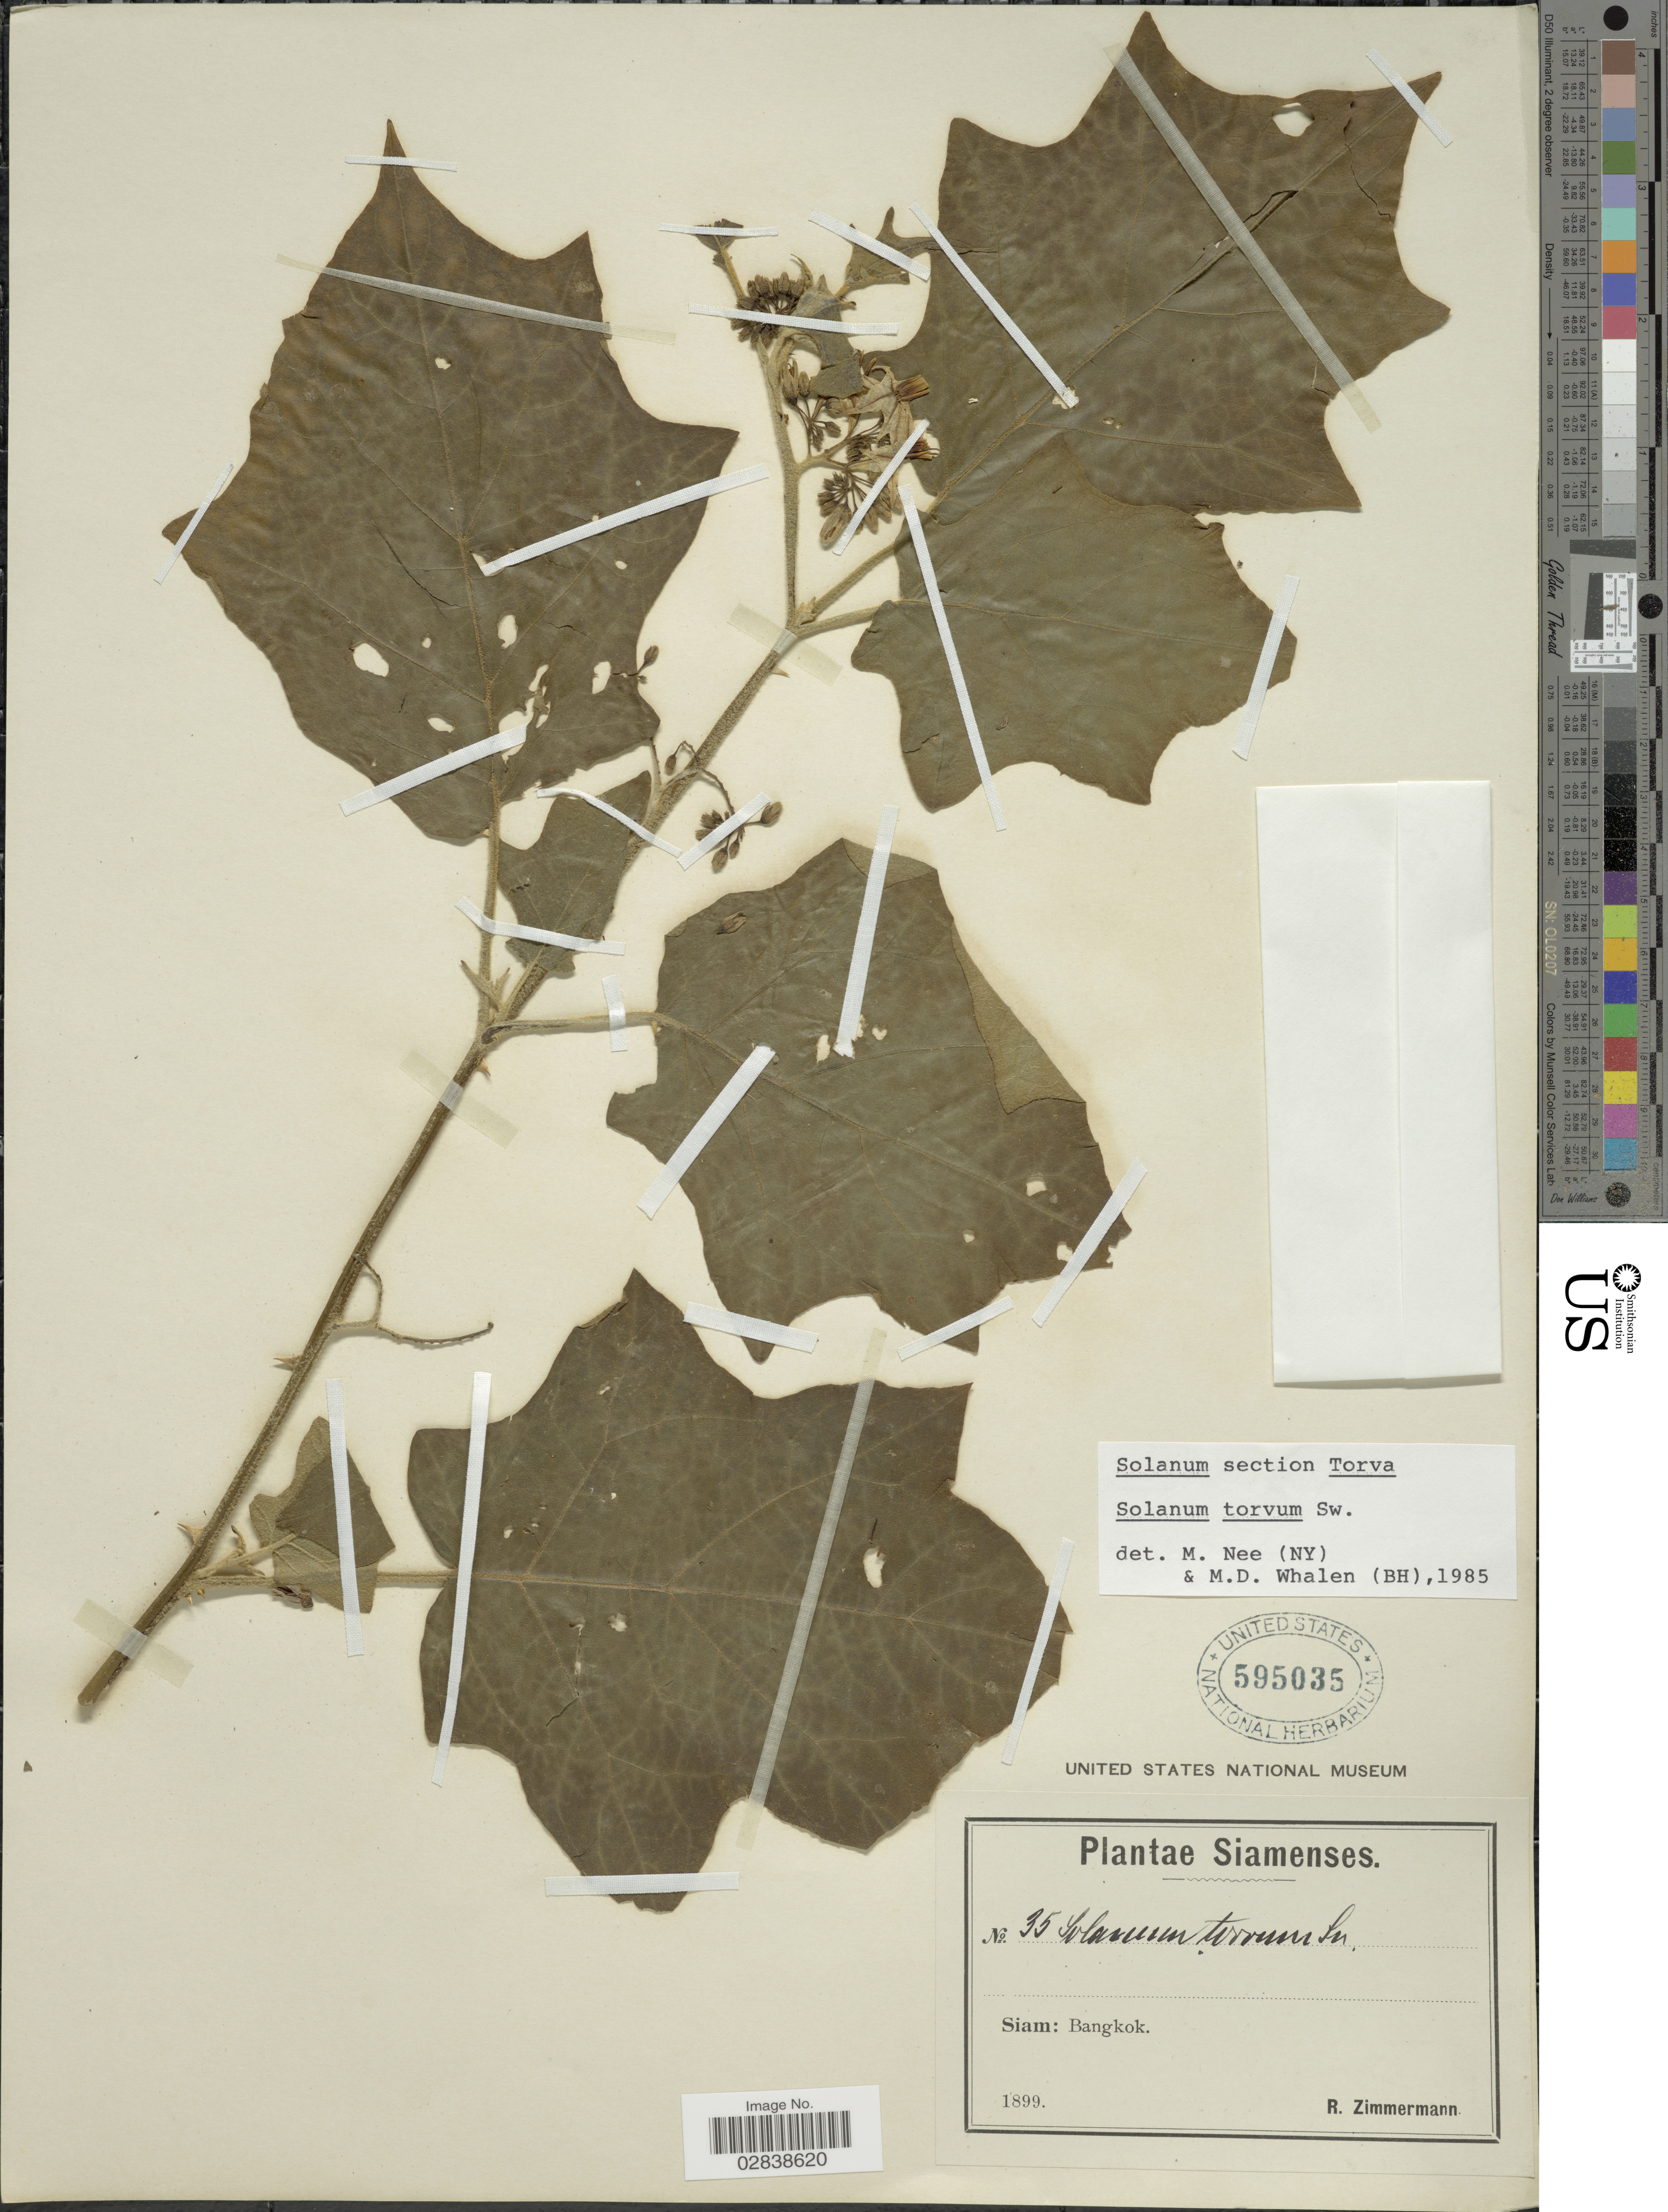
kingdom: Plantae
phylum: Tracheophyta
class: Magnoliopsida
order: Solanales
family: Solanaceae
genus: Solanum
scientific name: Solanum torvum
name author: Sw.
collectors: R. Zimmermann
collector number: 35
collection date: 1899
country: Thailand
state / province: Bangkok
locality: Siamenses. Siam: Bangkok.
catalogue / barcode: US 595035